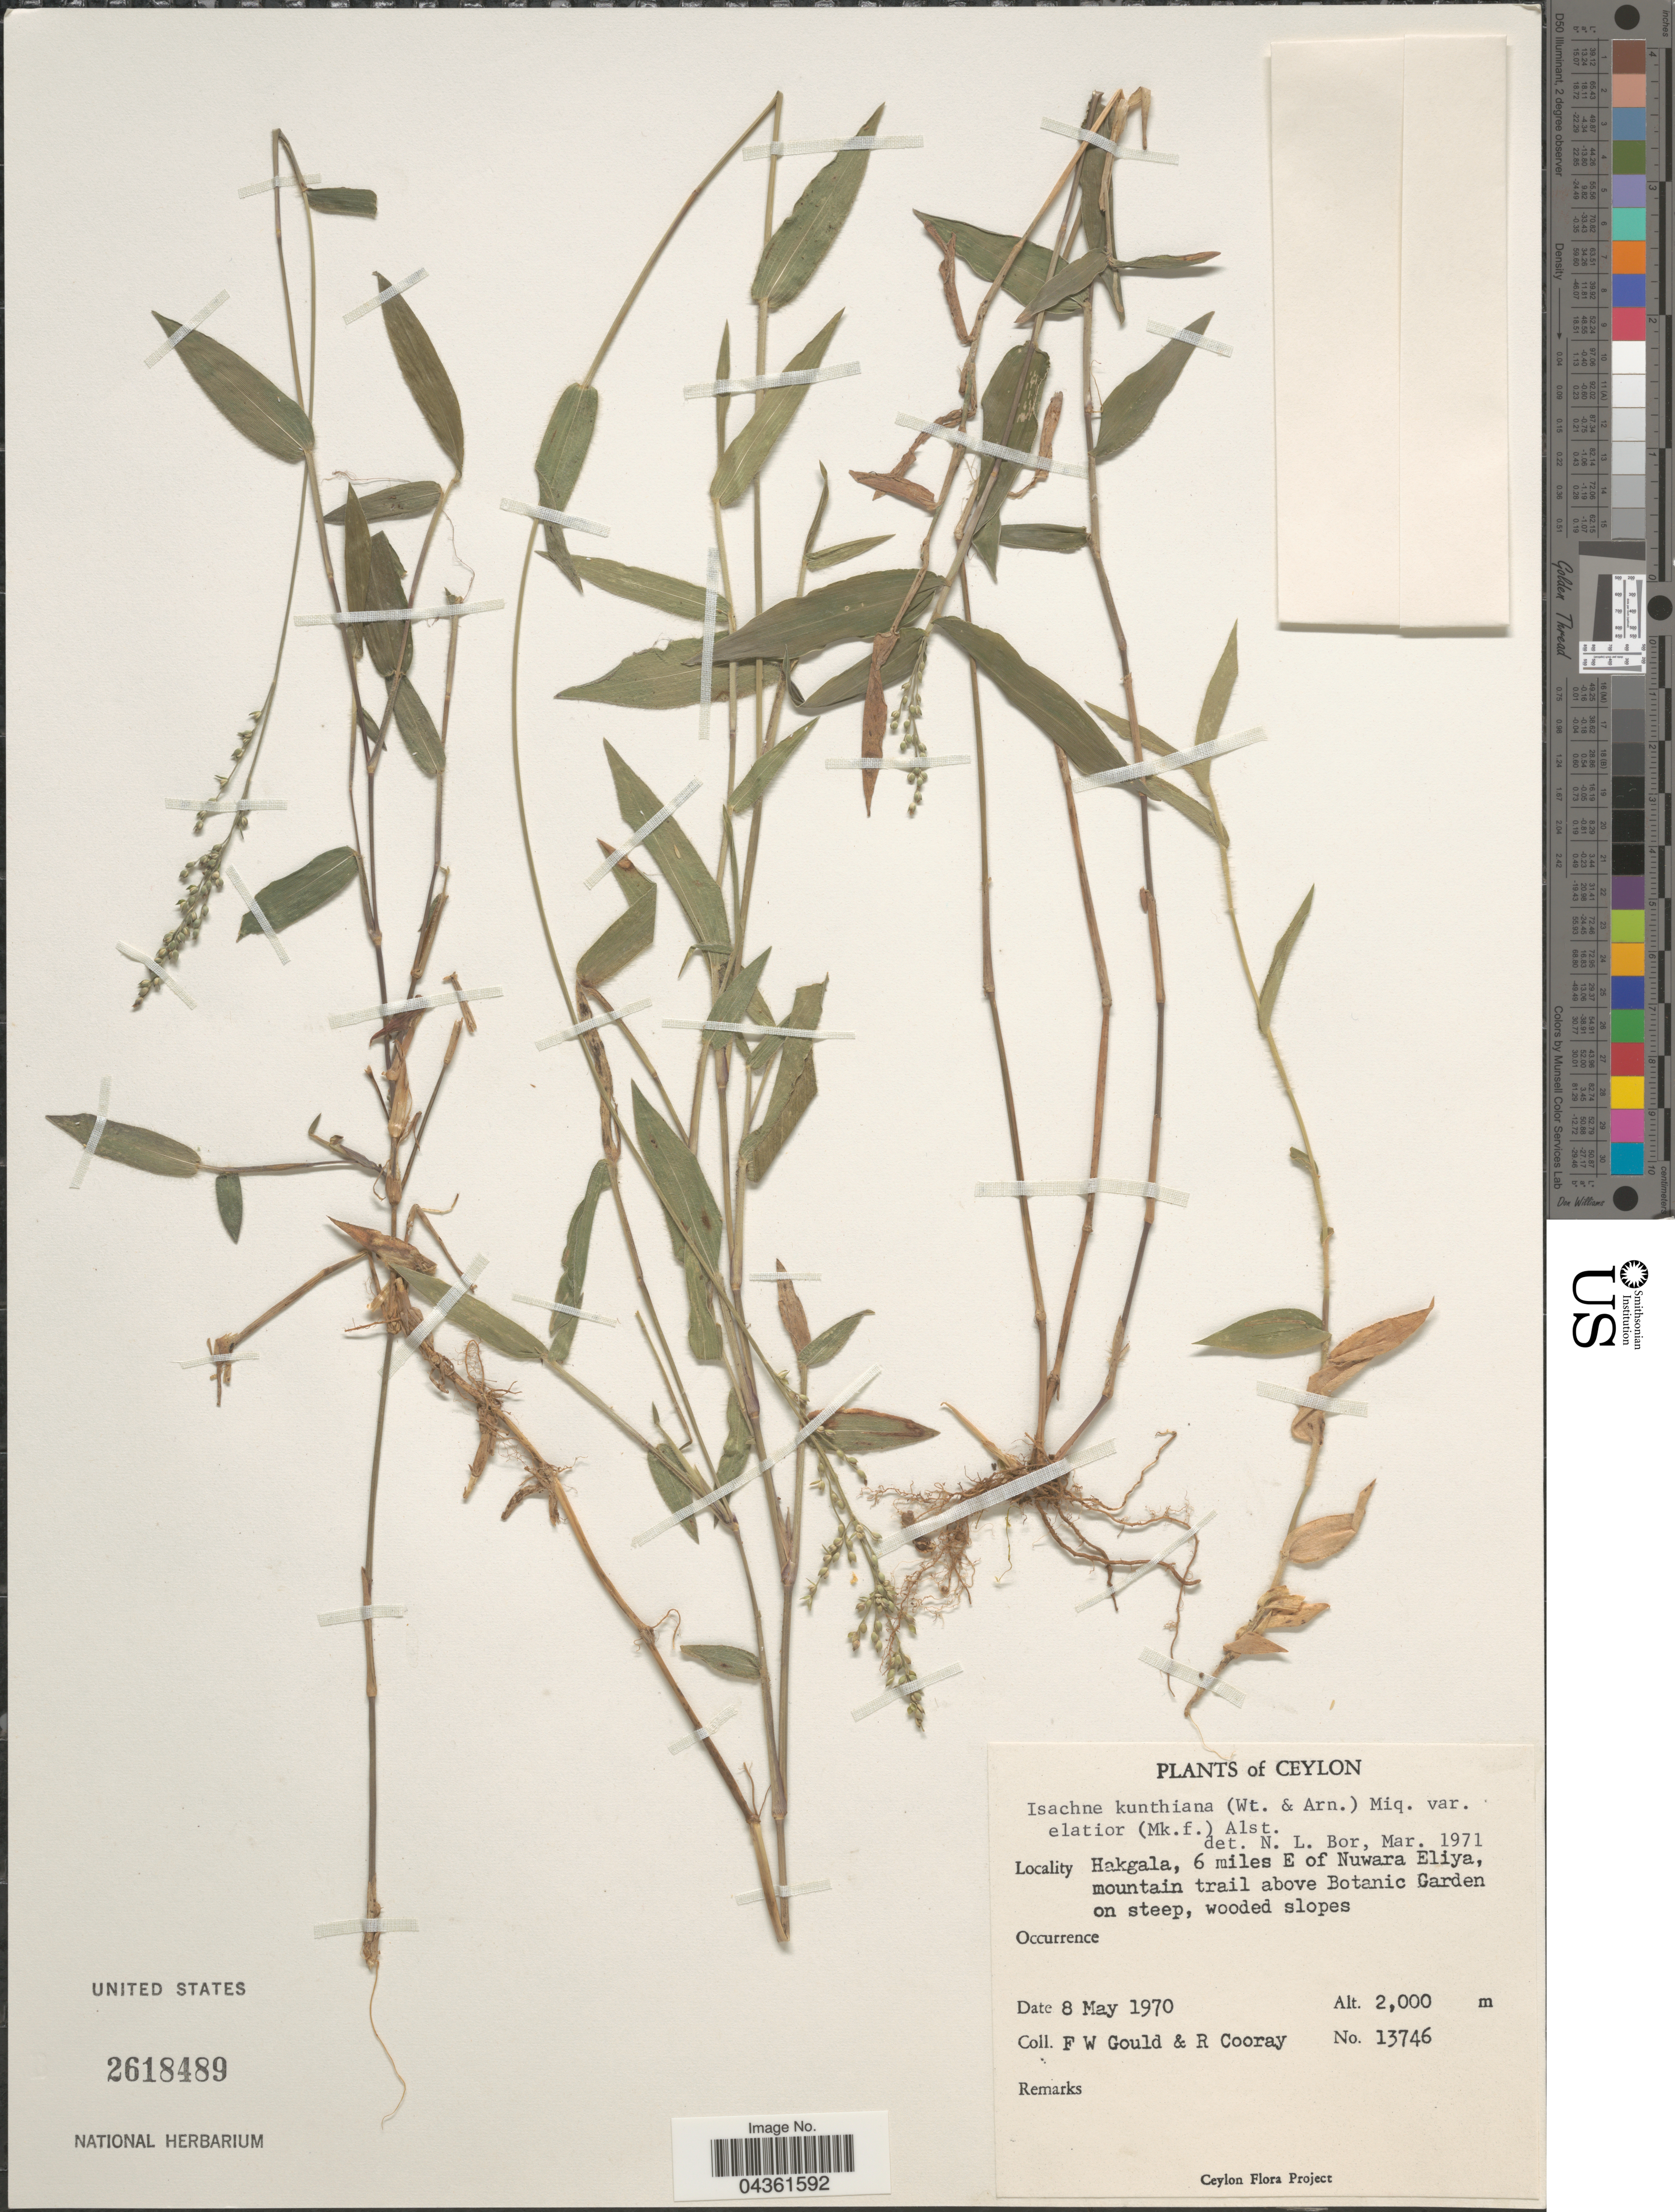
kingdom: Plantae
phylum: Tracheophyta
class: Liliopsida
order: Poales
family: Poaceae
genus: Isachne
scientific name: Isachne kunthiana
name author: (Wight & Arn. ex Steud.) Miq.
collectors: F. W. Gould & R. Cooray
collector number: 13746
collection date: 1970-05-08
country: Sri Lanka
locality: Ceylon. Hakgala, 6 miles E of Nuwara Eliya, mountain trail above Botanic Garden on steep, wooded slopes.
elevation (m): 2000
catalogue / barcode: US 2618489